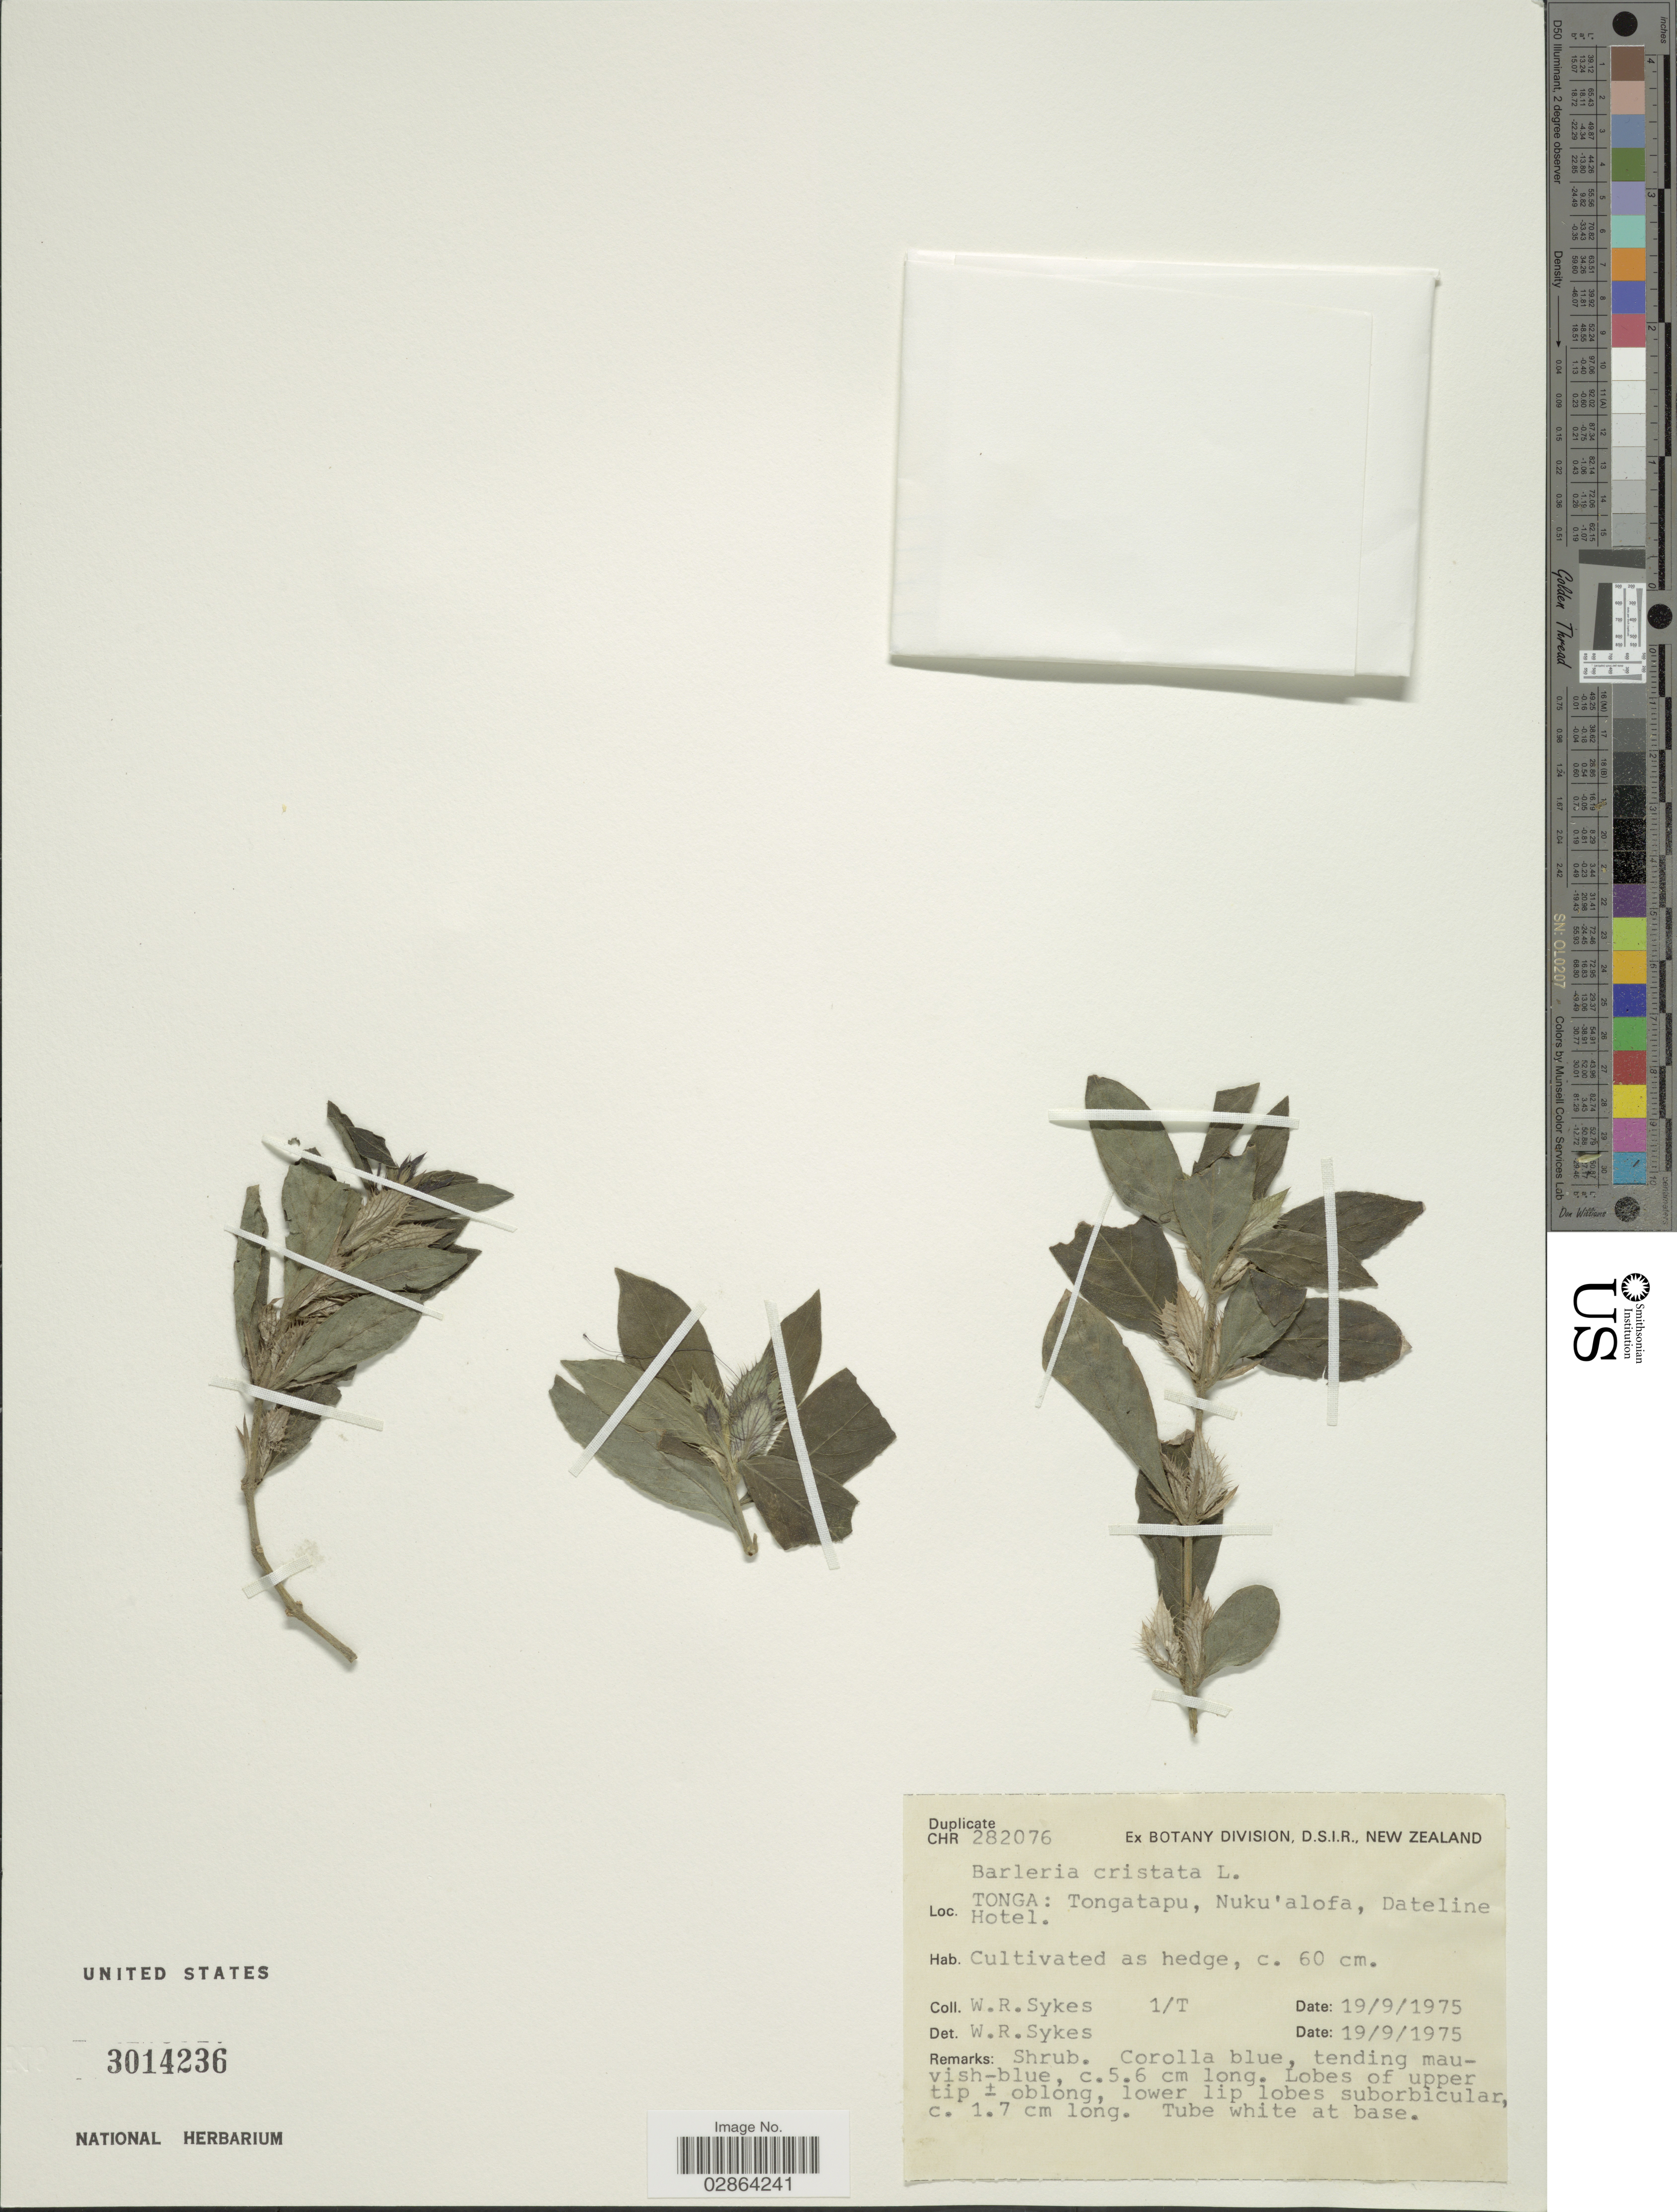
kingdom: Plantae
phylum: Tracheophyta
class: Magnoliopsida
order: Lamiales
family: Acanthaceae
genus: Barleria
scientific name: Barleria cristata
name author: L.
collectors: W. R. Sykes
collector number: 1/T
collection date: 1975-09-19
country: Tonga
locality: Tongatapu, Nuku'alofa, Dateline Hotel.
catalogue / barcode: US 3014236